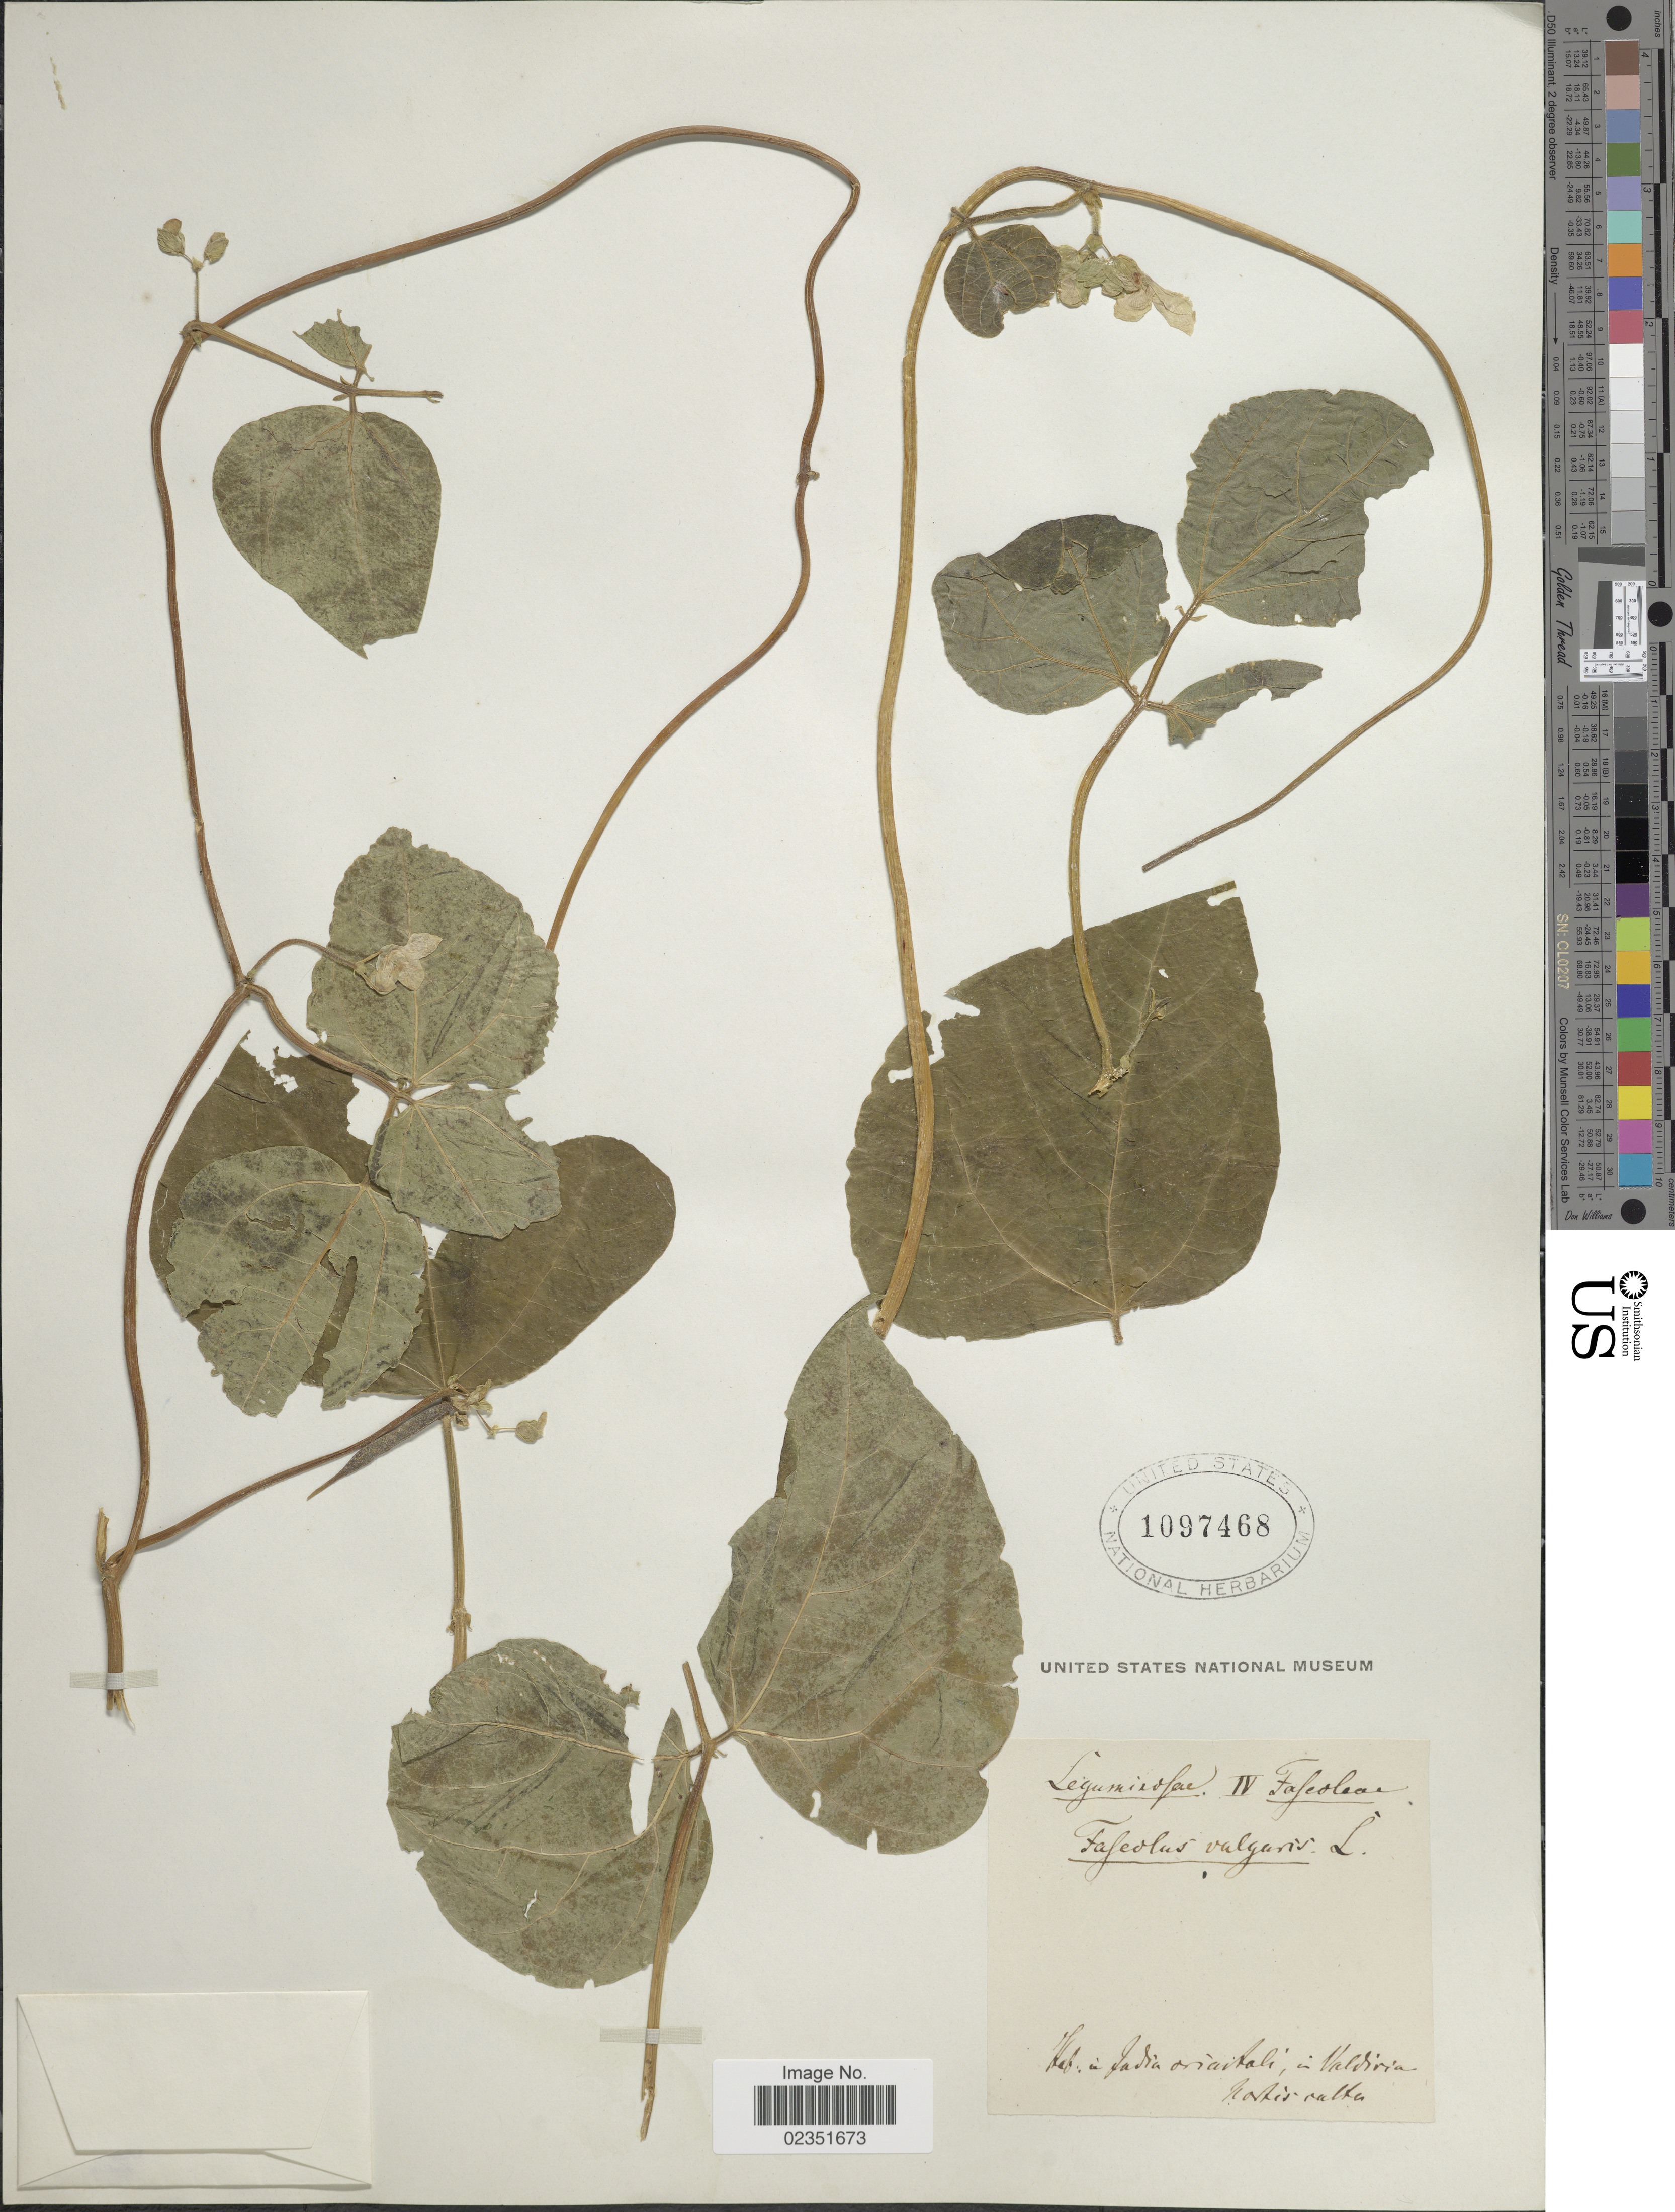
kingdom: Plantae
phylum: Tracheophyta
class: Magnoliopsida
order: Fabales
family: Fabaceae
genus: Phaseolus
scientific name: Phaseolus vulgaris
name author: L.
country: Chile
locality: In Valdivia, hortis cult.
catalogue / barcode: US 1097468